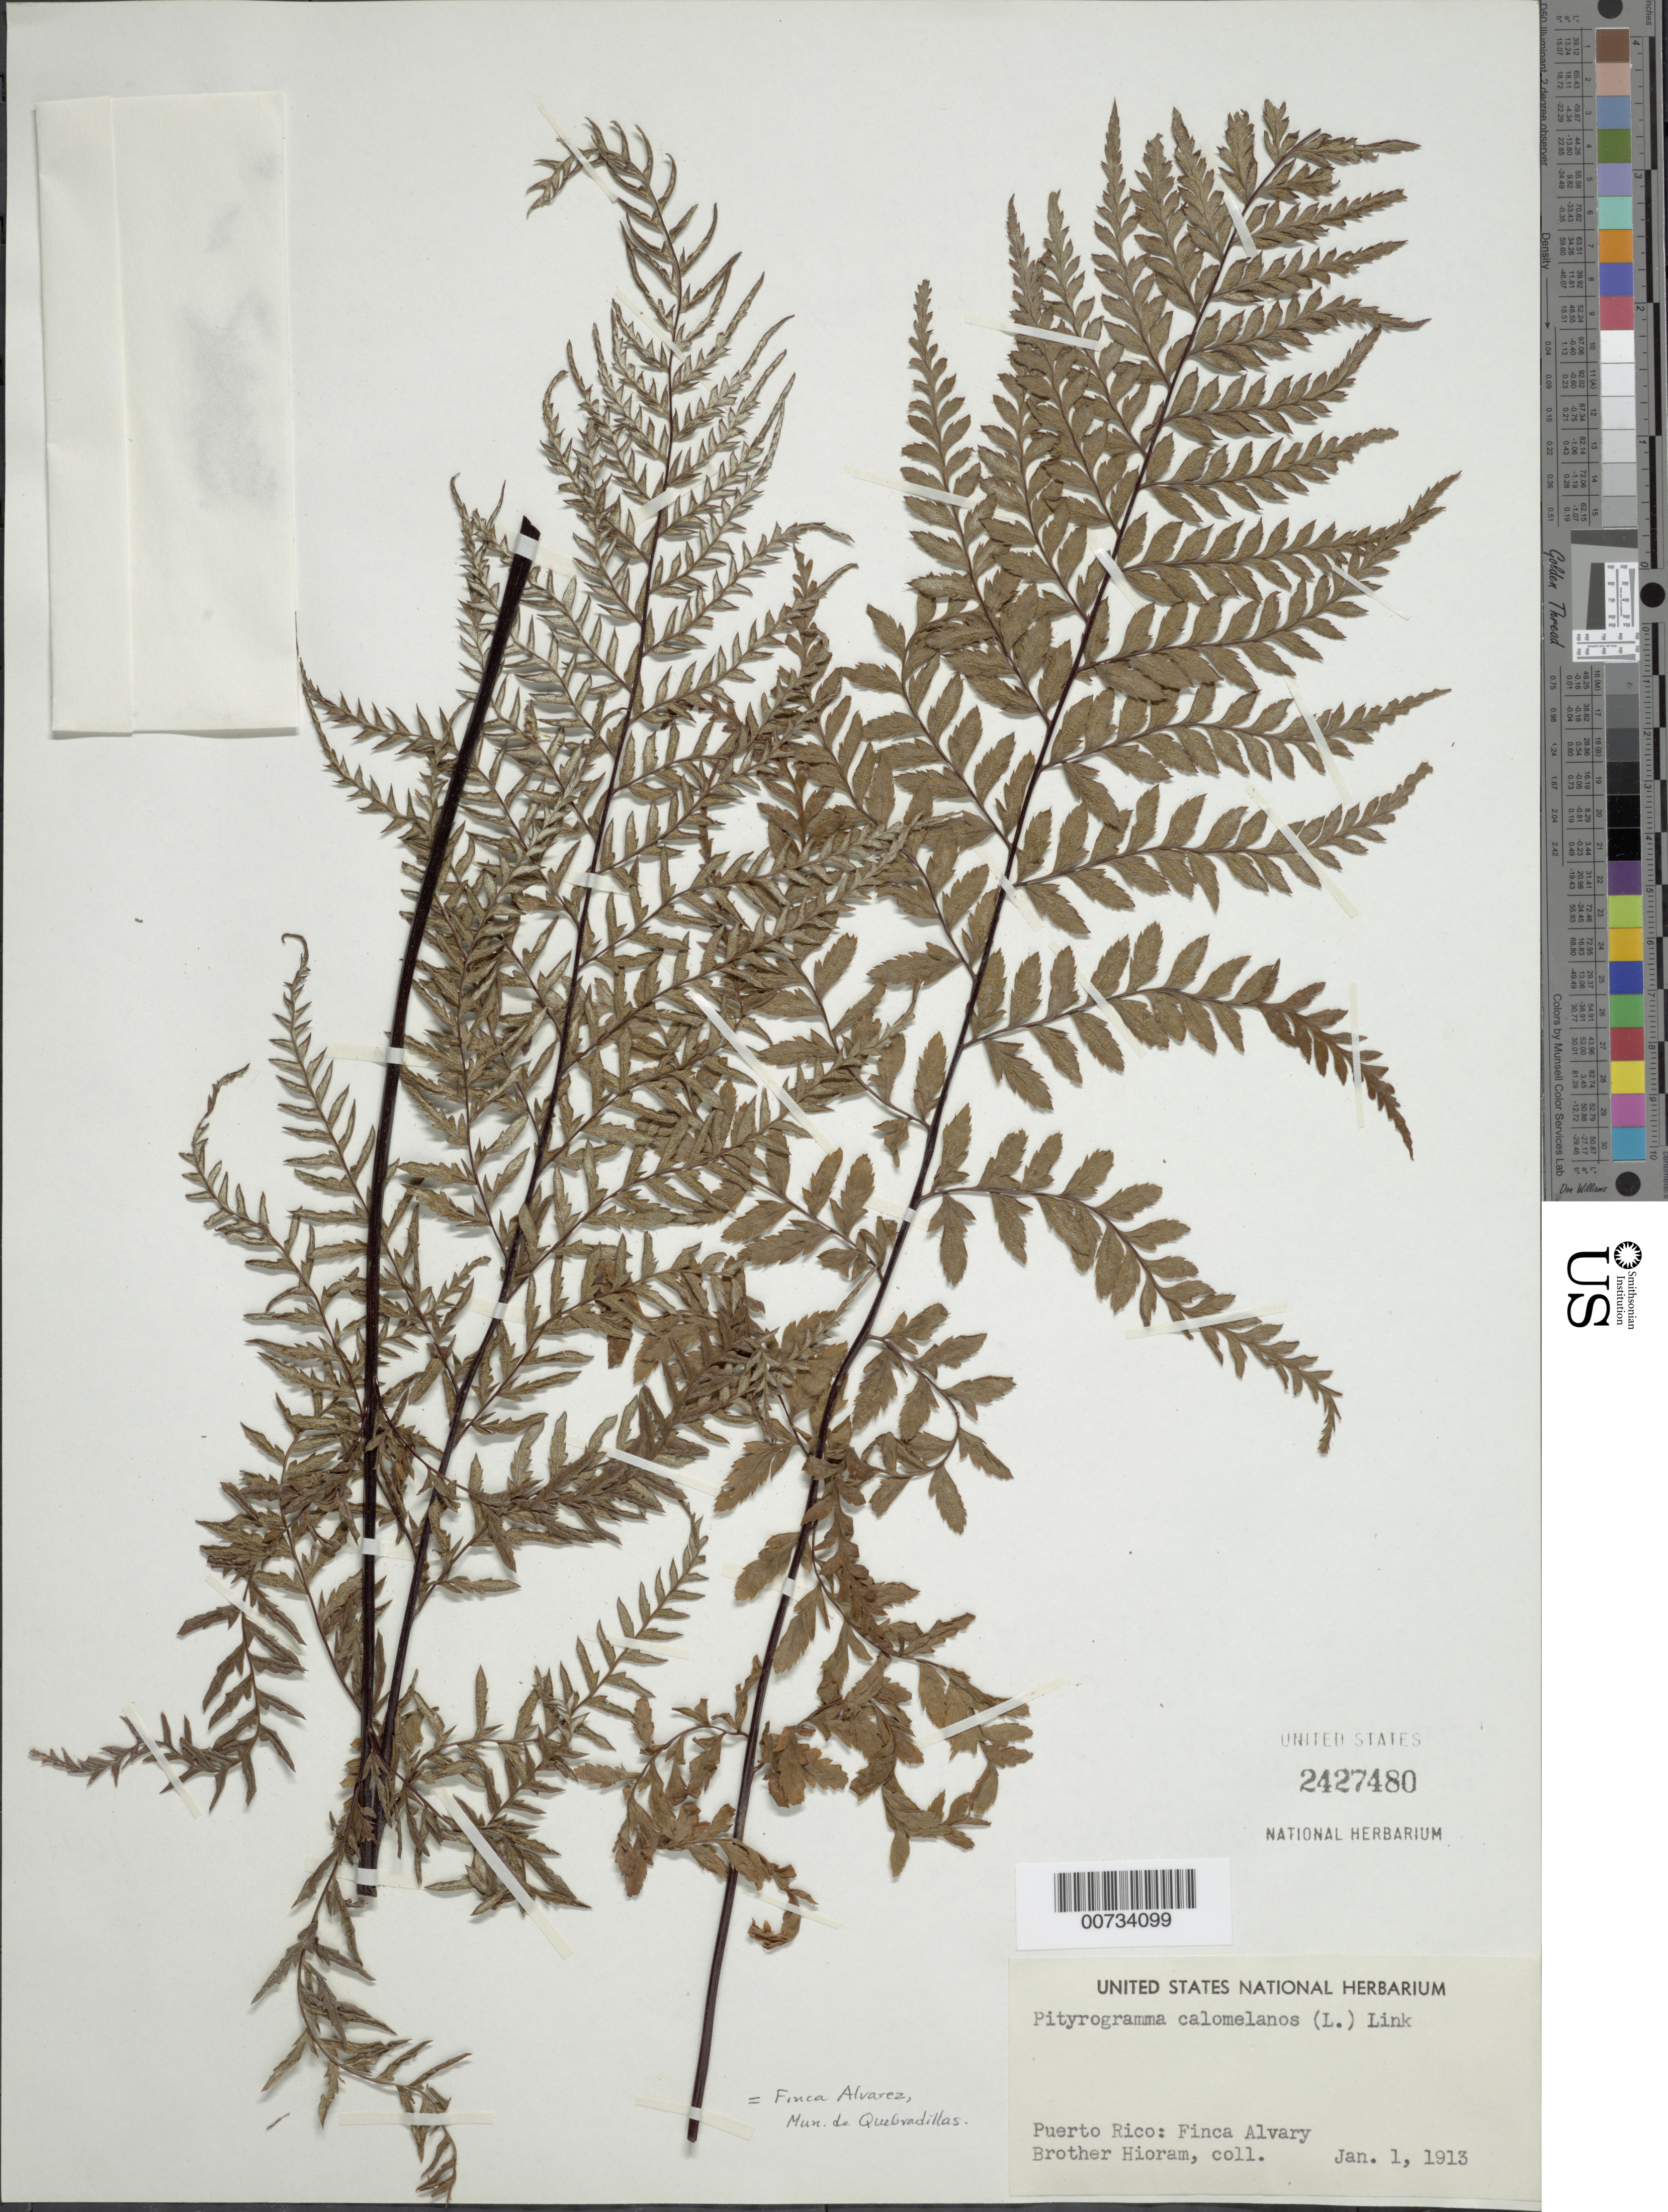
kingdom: Plantae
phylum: Tracheophyta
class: Polypodiopsida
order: Polypodiales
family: Pteridaceae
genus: Pityrogramma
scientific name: Pityrogramma calomelanos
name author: (L.) Link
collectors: Bro. Hioram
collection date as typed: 01 Jan 1913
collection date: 1913-01-01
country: Puerto Rico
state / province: Quebradillas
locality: Finca Alvarez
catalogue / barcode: US 2427480